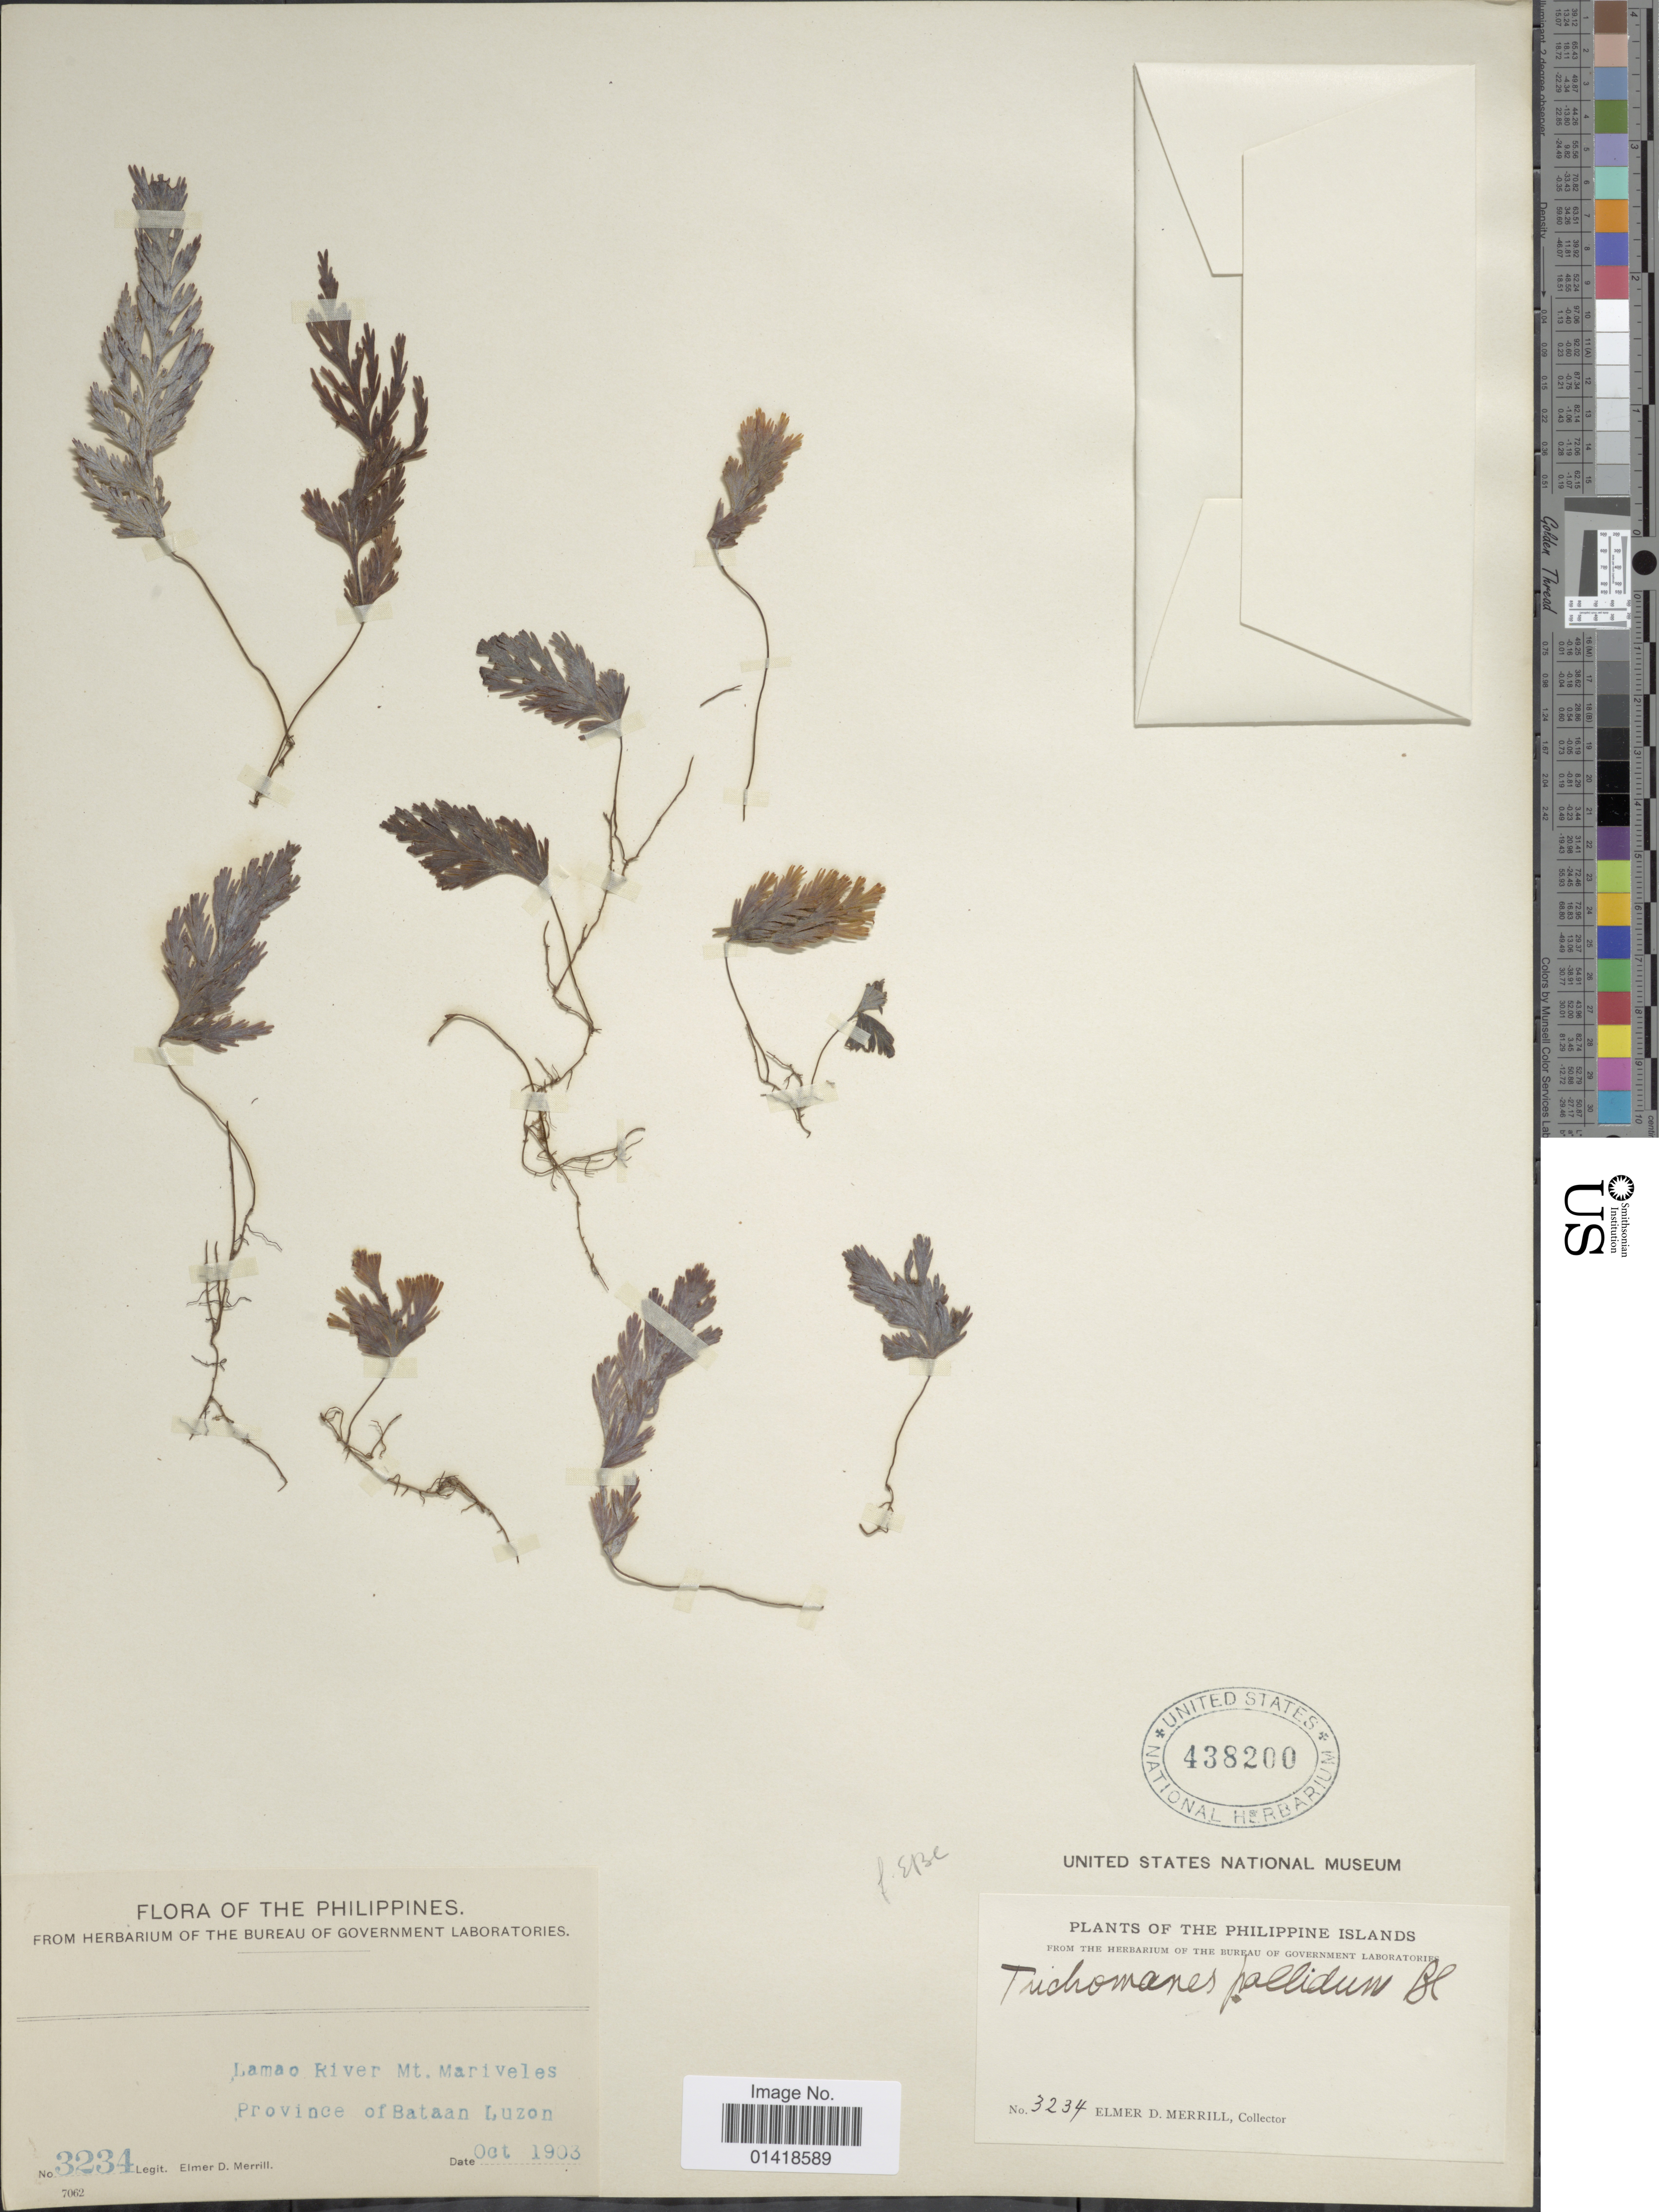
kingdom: Plantae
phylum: Tracheophyta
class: Polypodiopsida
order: Hymenophyllales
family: Hymenophyllaceae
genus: Hymenophyllum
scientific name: Hymenophyllum pallidum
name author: (Blume) Ebihara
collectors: E. D. Merrill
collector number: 3234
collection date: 1903-10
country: Philippines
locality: The Philippines. Lamao River, Mt. Mariveles.Province of Bataan. Luzon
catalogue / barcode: US 438200